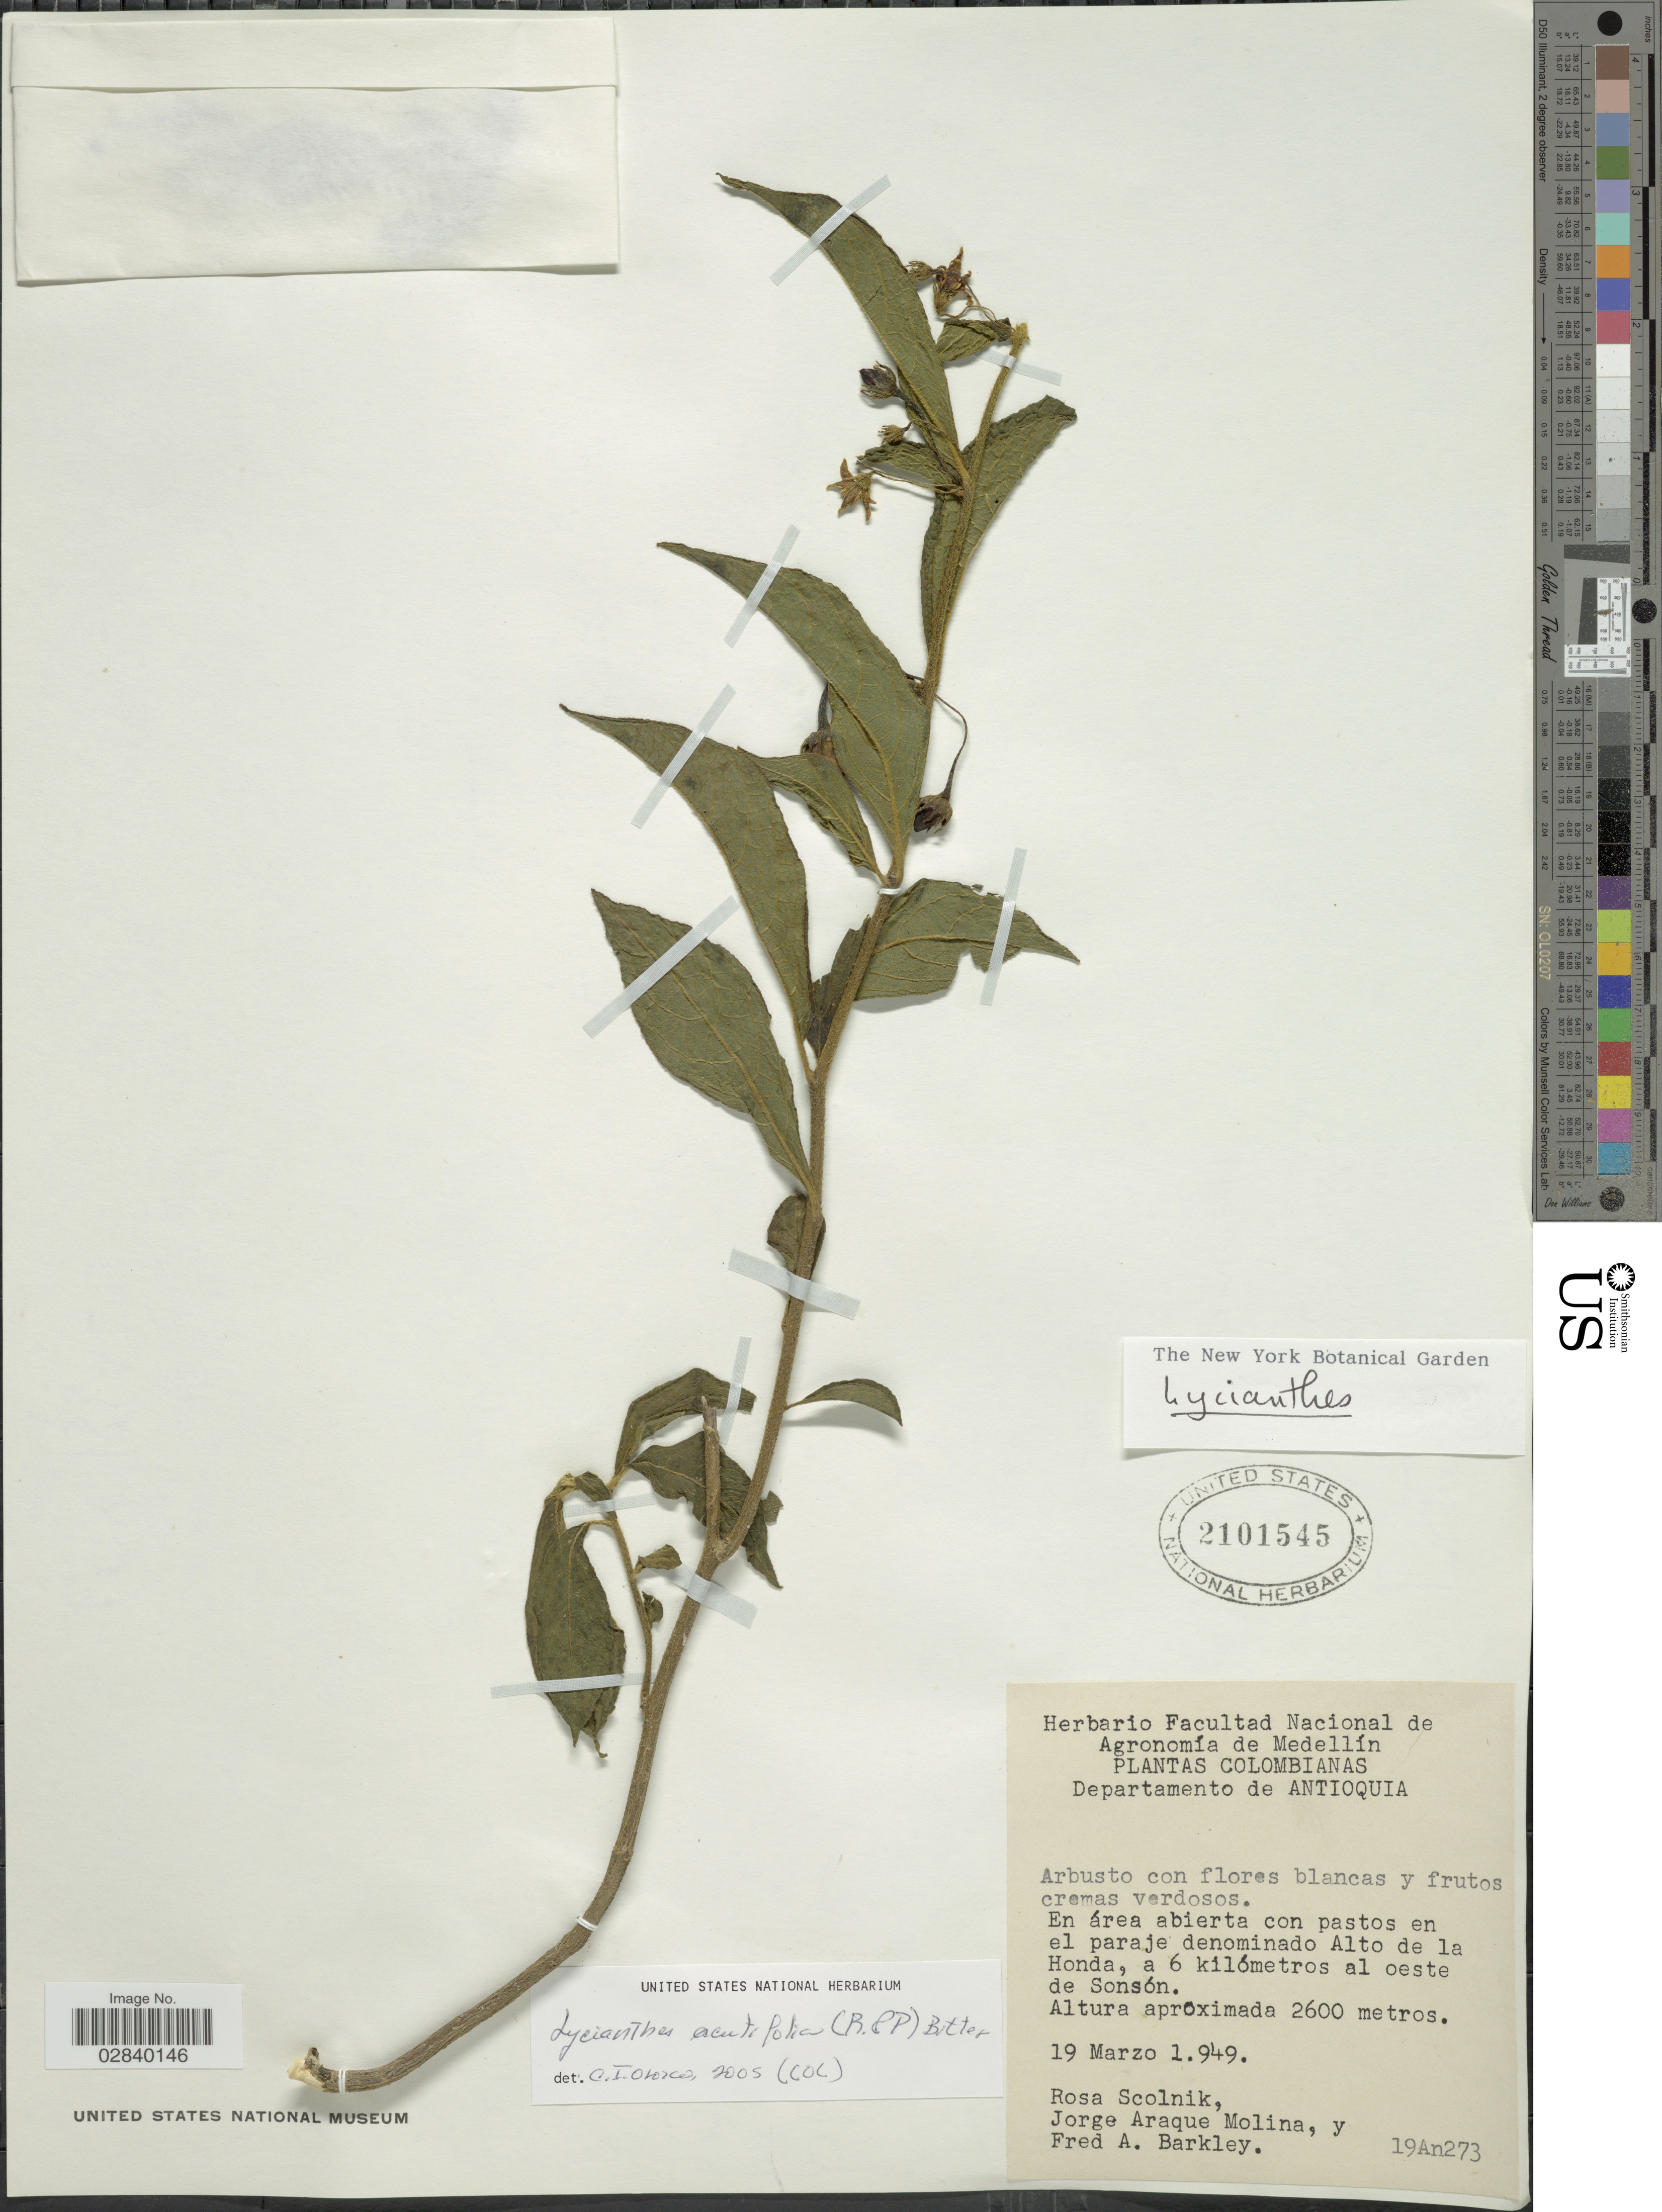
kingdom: Plantae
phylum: Tracheophyta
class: Magnoliopsida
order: Solanales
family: Solanaceae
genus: Lycianthes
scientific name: Lycianthes acutifolia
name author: (Ruiz & Pav.) Bitter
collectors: R. Scolnik, J. A. Molina & F. A. Barkley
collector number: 19An273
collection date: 1949-03-19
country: Colombia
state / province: Antioquia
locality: Departamento de Antioquia. En área abierta con pastos en el paraje denominado Alto de la Honda, a 6 kilómetros al oeste de Sonsón.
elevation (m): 2600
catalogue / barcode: US 2101545